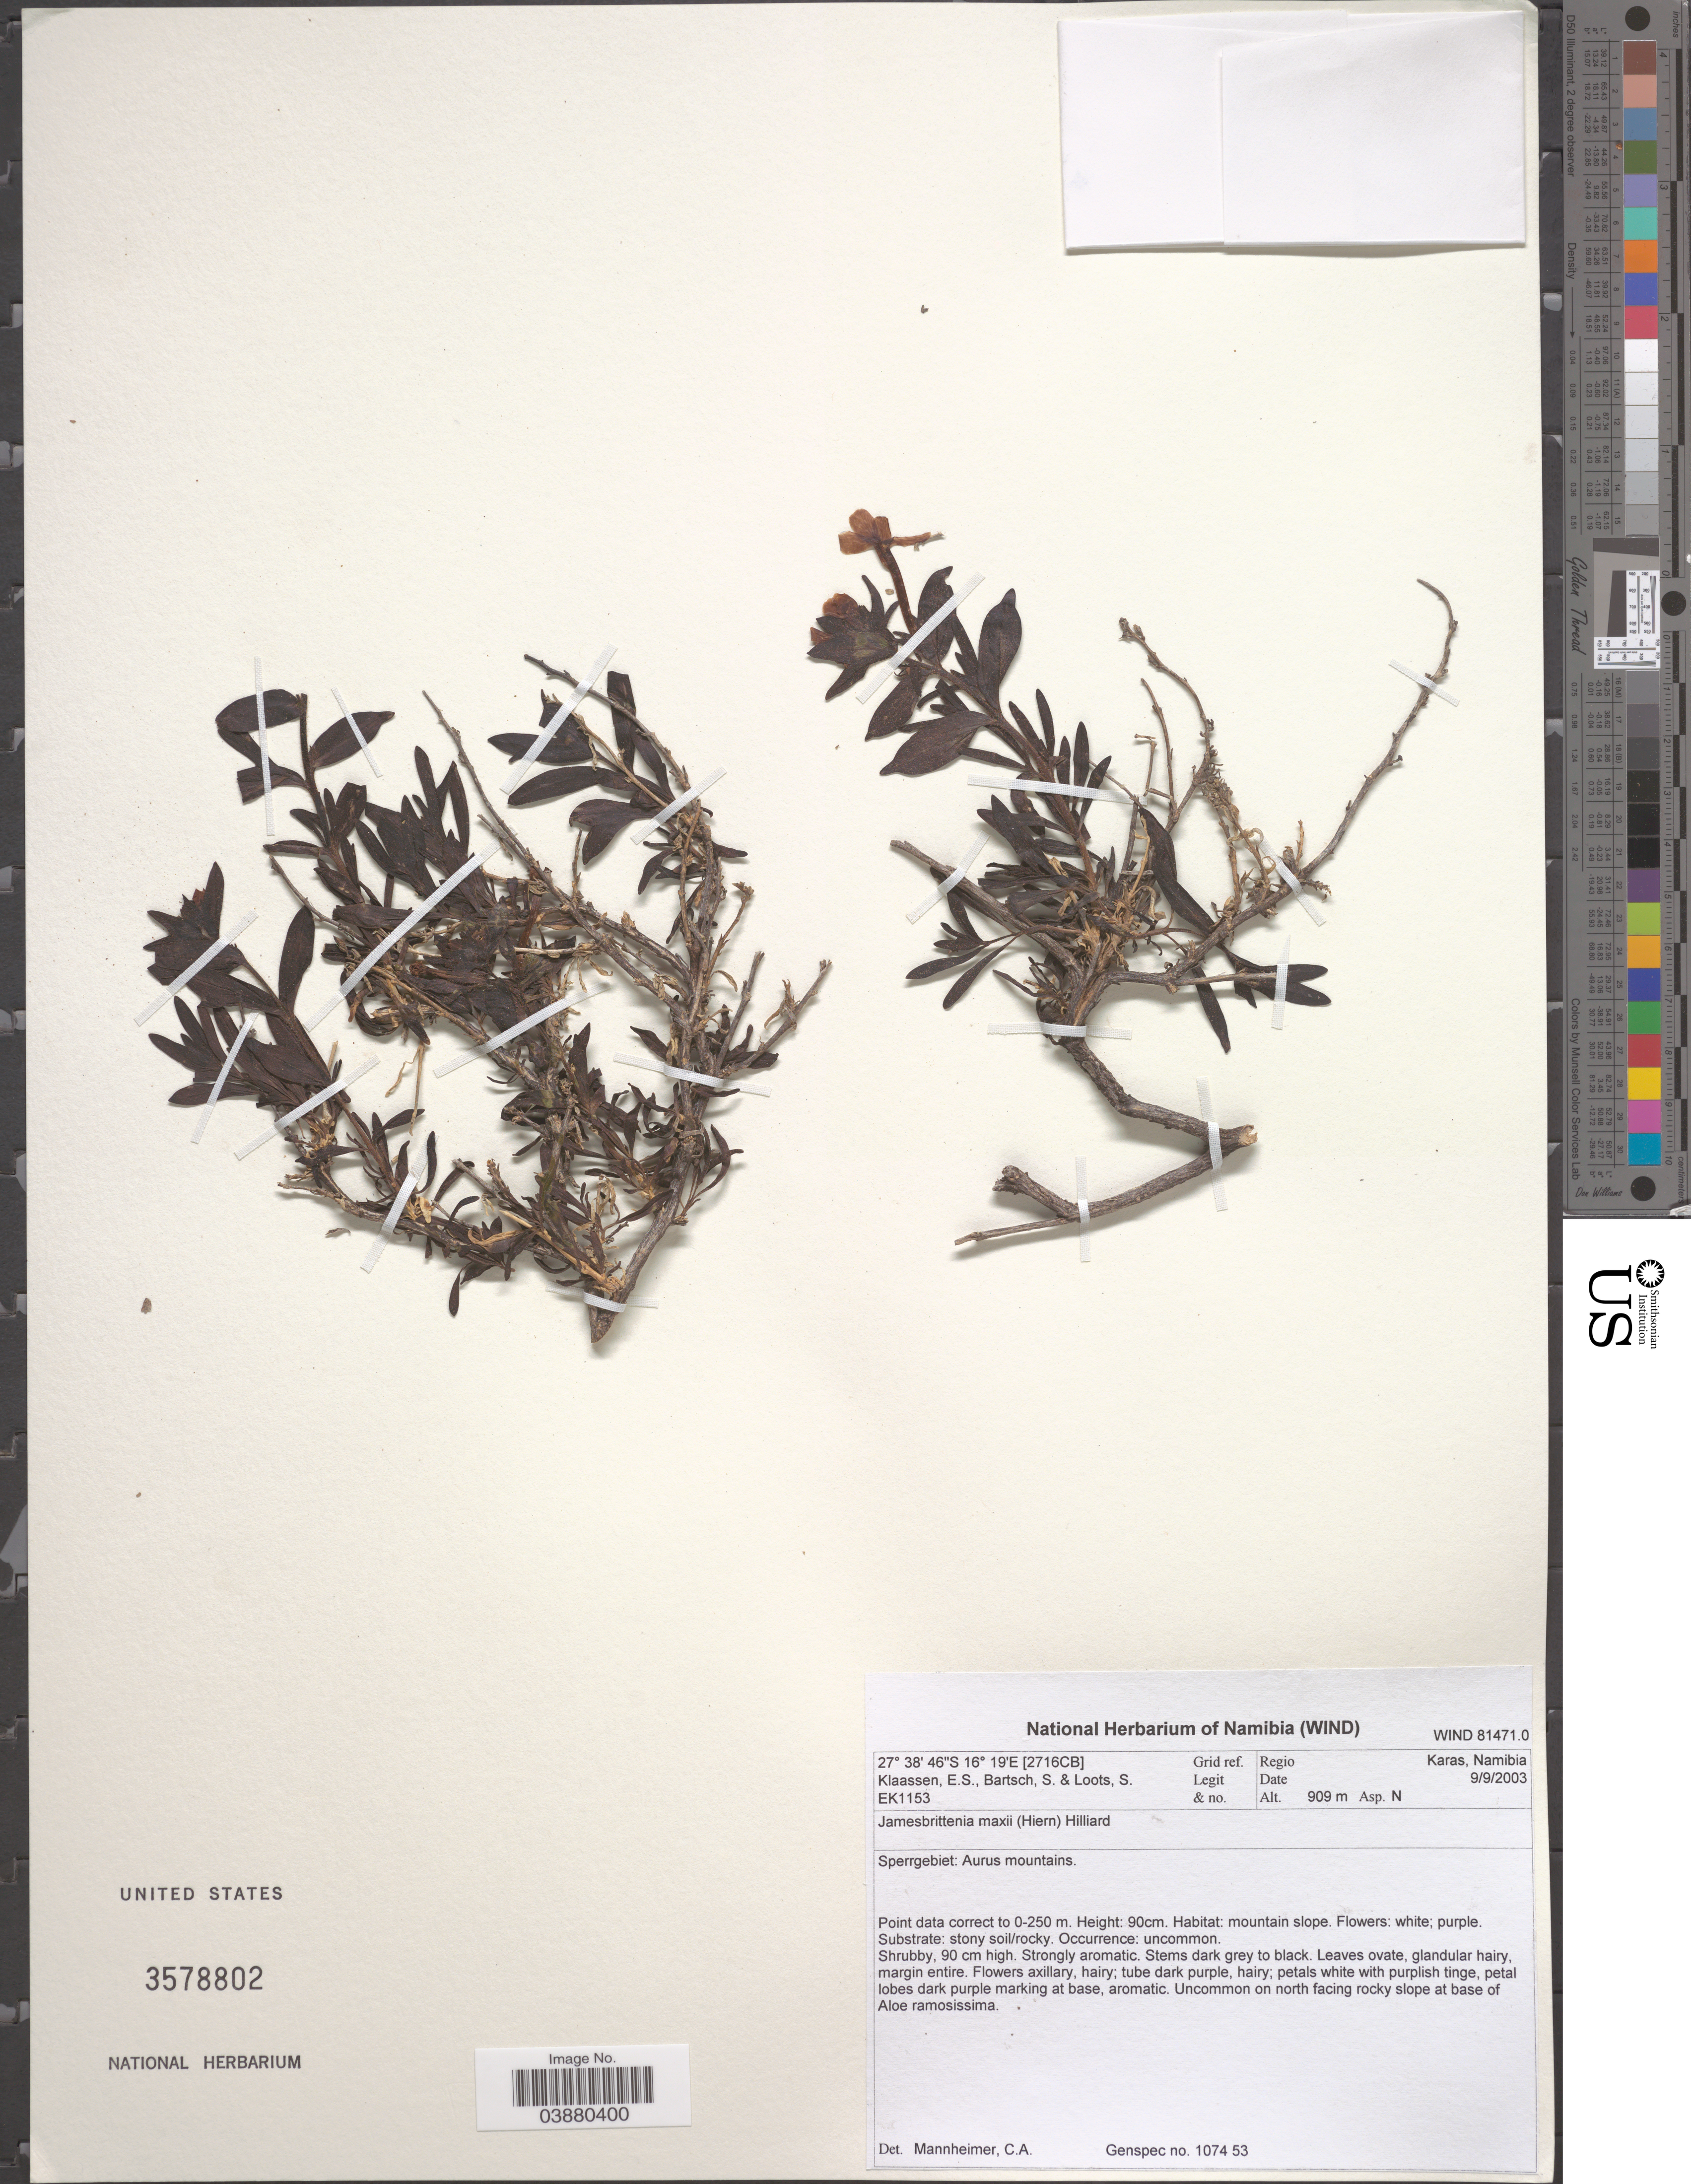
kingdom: Plantae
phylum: Tracheophyta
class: Magnoliopsida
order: Lamiales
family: Scrophulariaceae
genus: Jamesbrittenia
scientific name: Jamesbrittenia maxii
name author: (Hiern) Hilliard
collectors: E. S. Klaassen, S. Bartsch & S. Loots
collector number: EK1153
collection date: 2003-09-09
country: Namibia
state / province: Karas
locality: [2716CB] Grid ref. Regio Karas. Asp. N. Sperrgebiet: Aurus mountains.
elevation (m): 909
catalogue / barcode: US 3578802